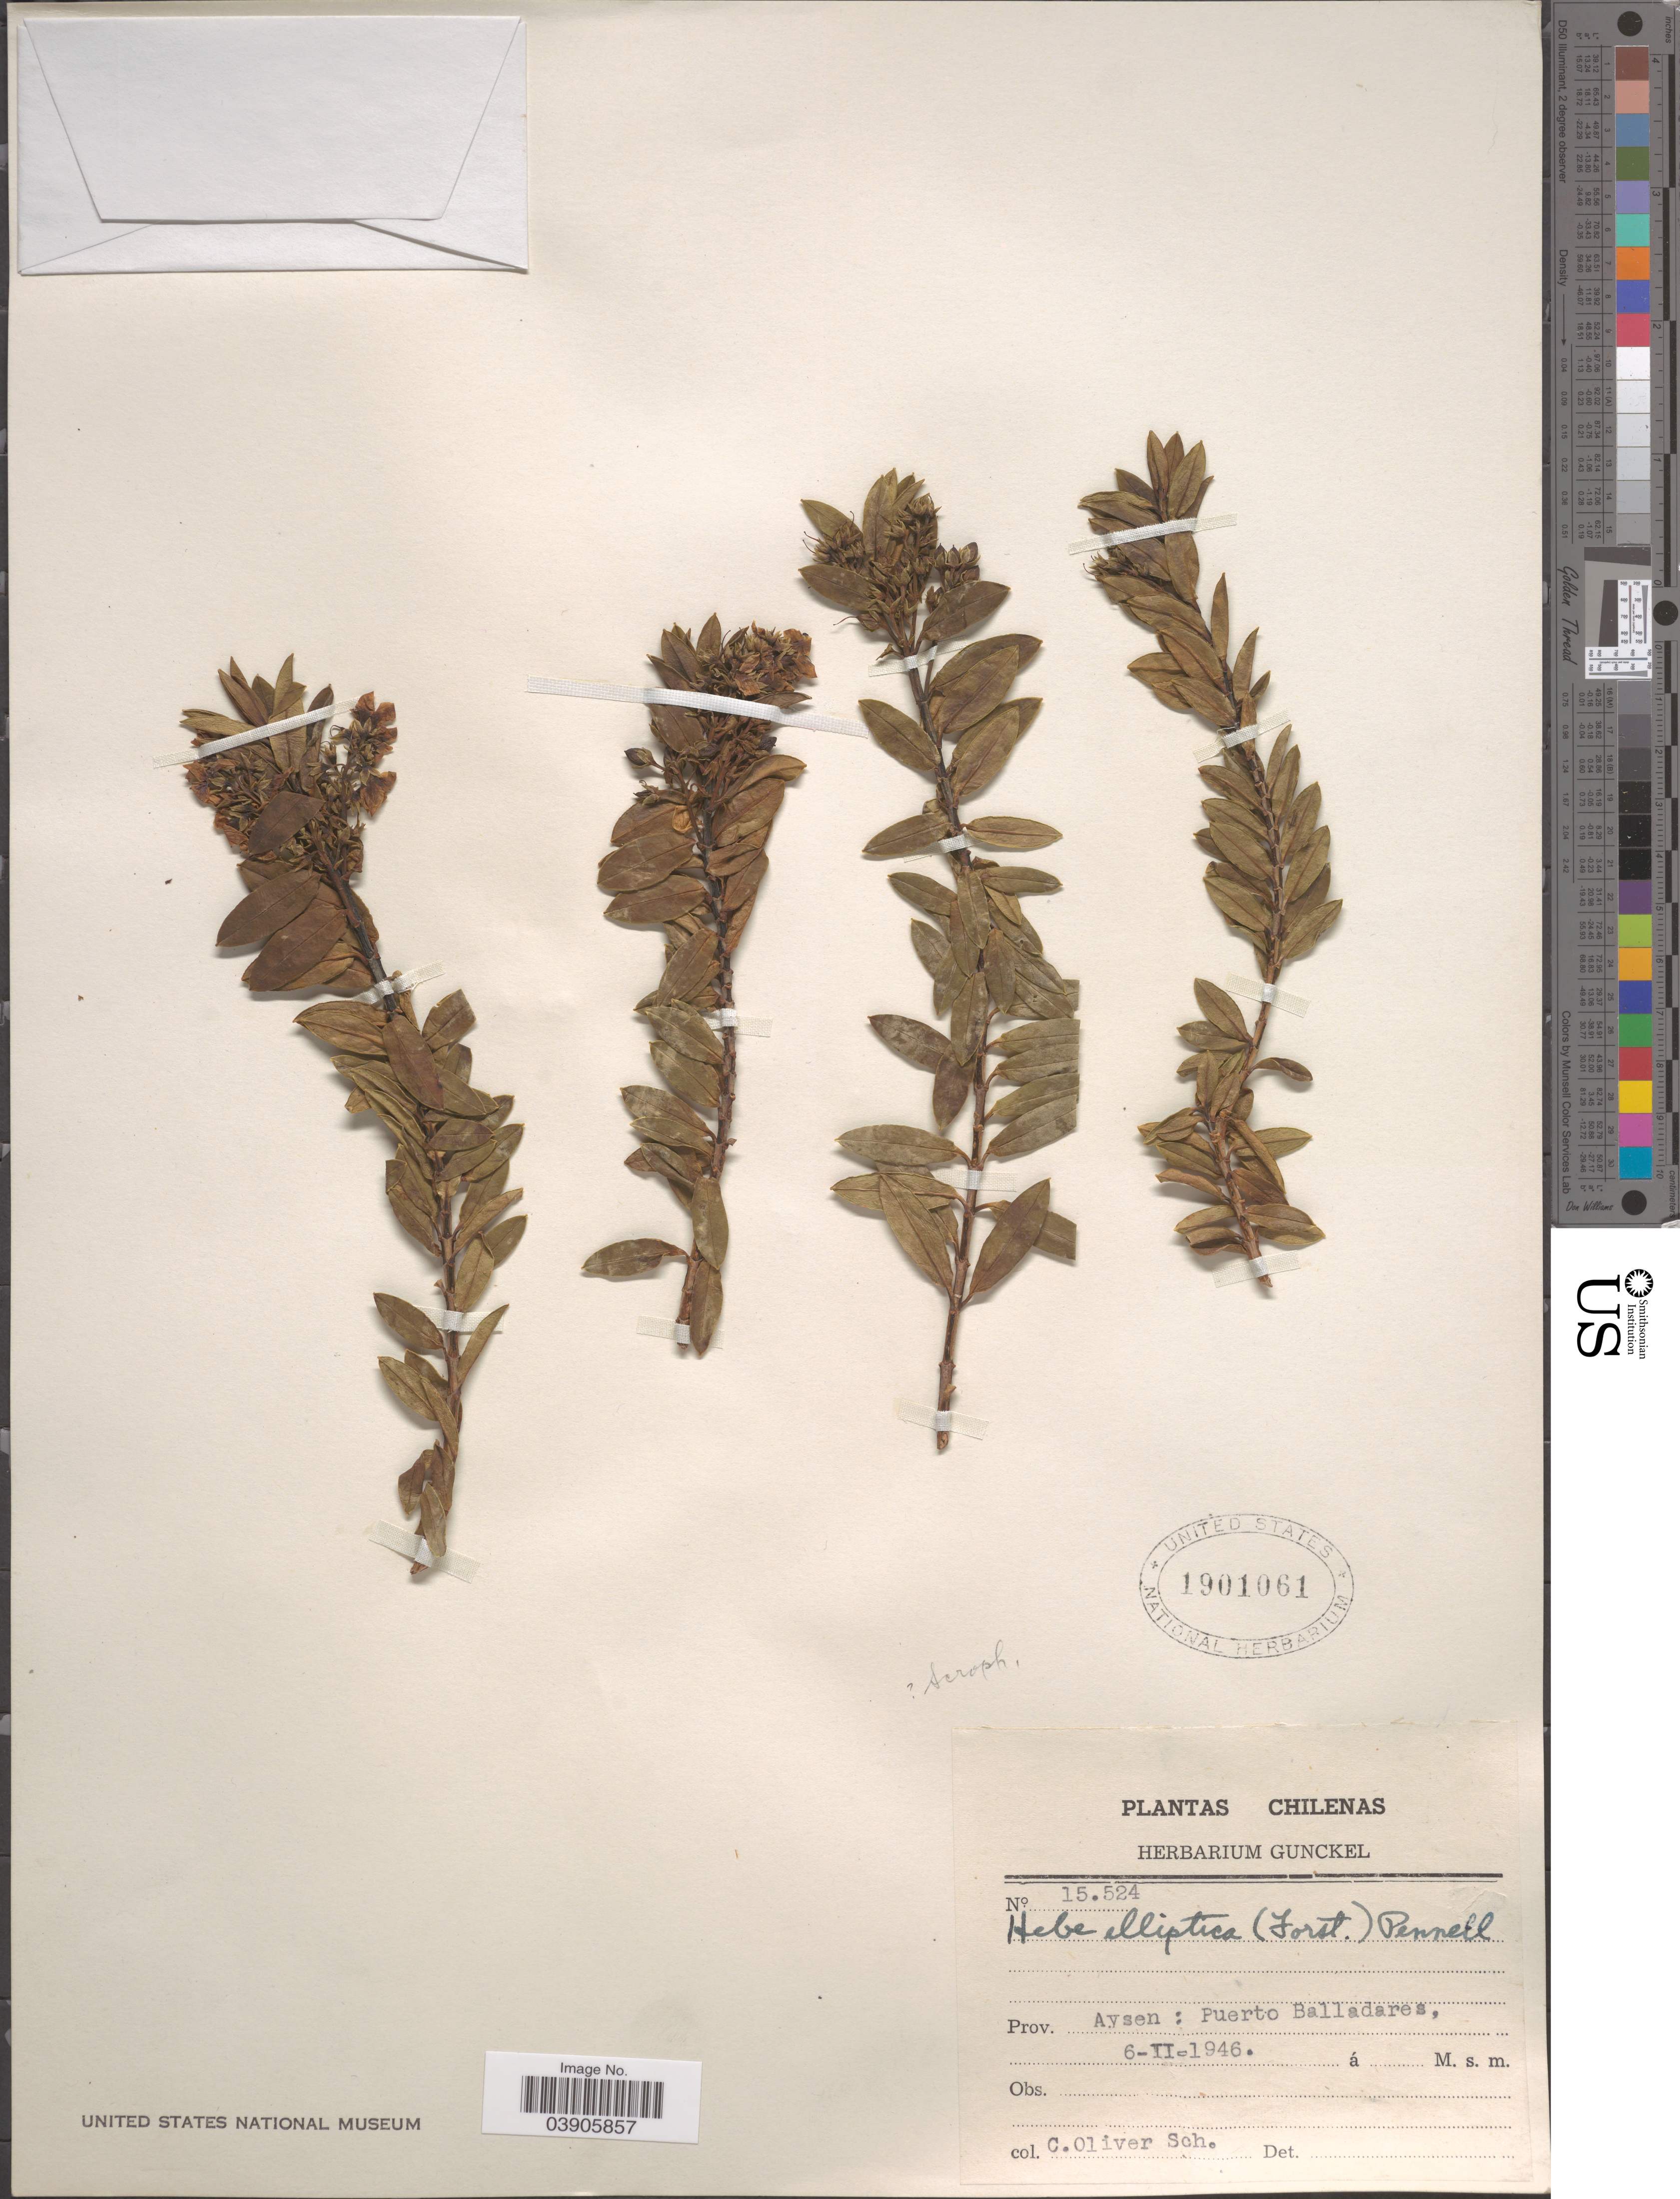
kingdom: Plantae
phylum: Tracheophyta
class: Magnoliopsida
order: Lamiales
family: Plantaginaceae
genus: Hebe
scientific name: Hebe elliptica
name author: (G. Forst.) Pennell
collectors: Oliver Sch. C.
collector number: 15524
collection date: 1946-02-06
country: Chile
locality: Prov. Aysen: Puerto Balladares.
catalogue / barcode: US 1901061